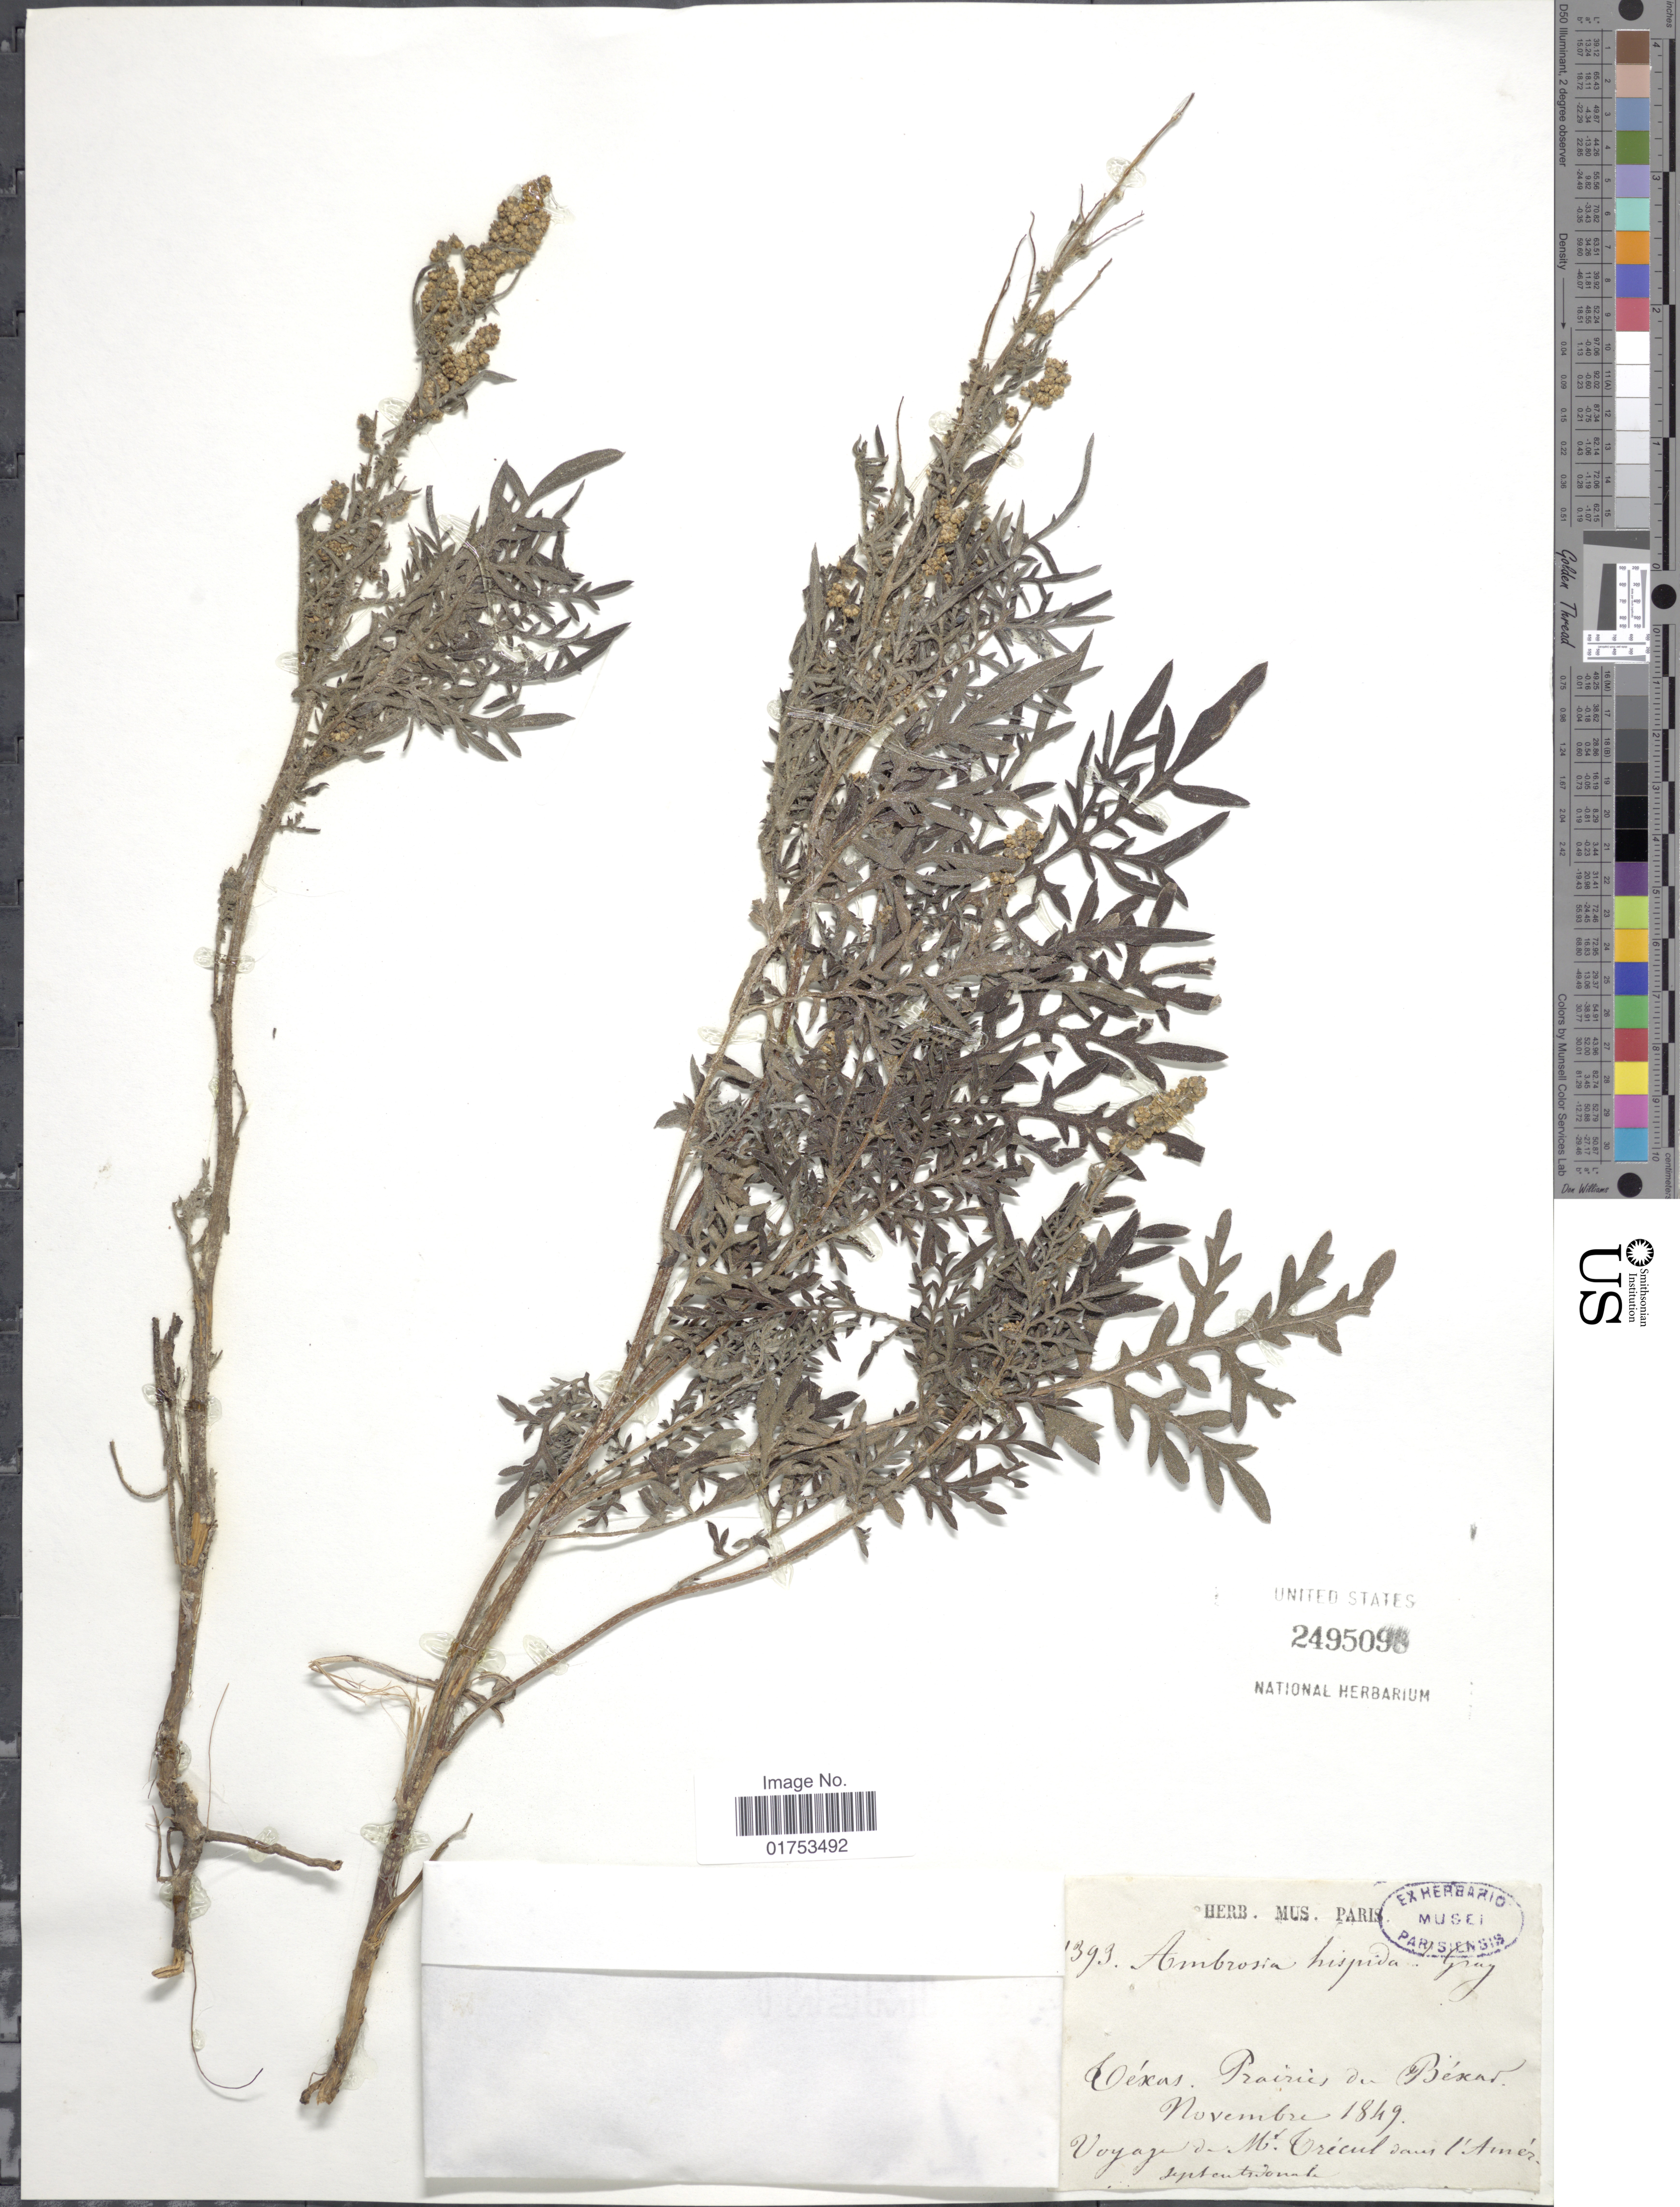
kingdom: Plantae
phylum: Tracheophyta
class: Magnoliopsida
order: Asterales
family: Asteraceae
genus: Ambrosia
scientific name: Ambrosia hispida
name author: Pursh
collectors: A. Trécul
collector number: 1393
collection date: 1849-11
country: United States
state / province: Texas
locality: Prairie, du Bexar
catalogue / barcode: US 2495098